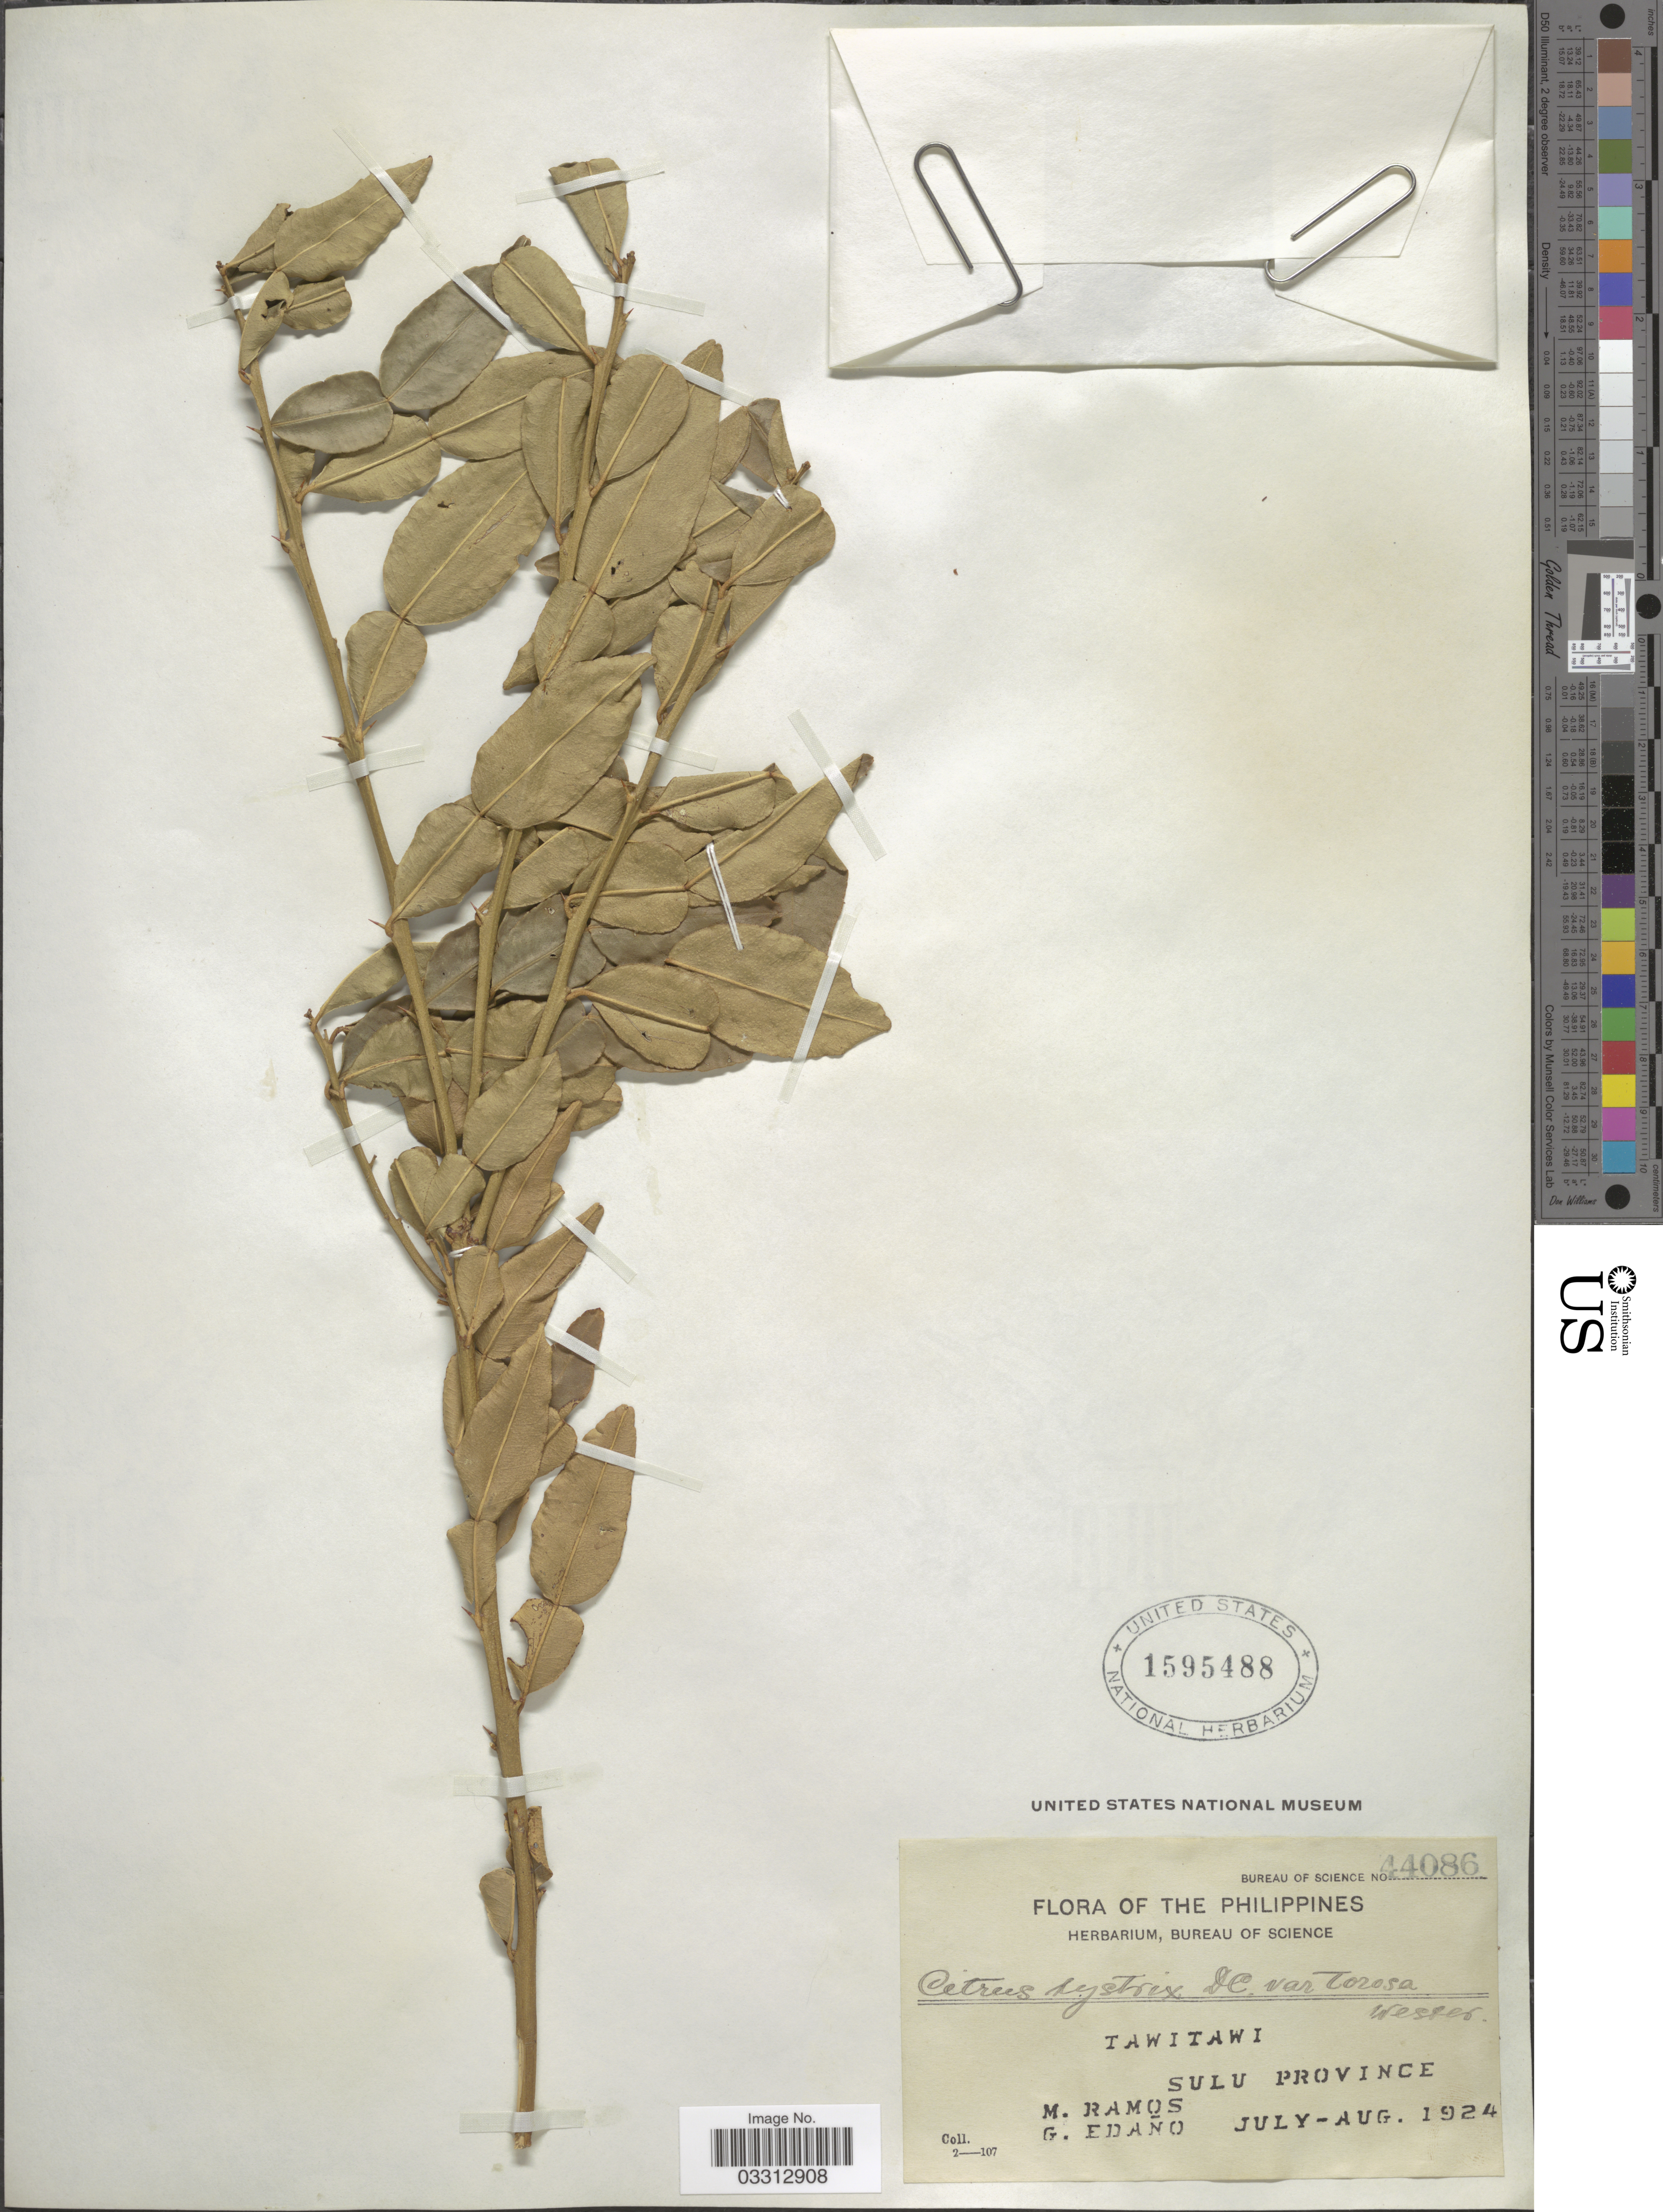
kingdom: Plantae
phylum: Tracheophyta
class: Magnoliopsida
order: Sapindales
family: Rutaceae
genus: Citrus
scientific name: Citrus hystrix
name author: DC.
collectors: M. Ramos & G. Edaño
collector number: Bureau of Science 44086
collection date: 1924-07/1924-08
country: Philippines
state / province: Muslim Mindanao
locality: Tawitawi. Sulu Province.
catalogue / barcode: US 1595488